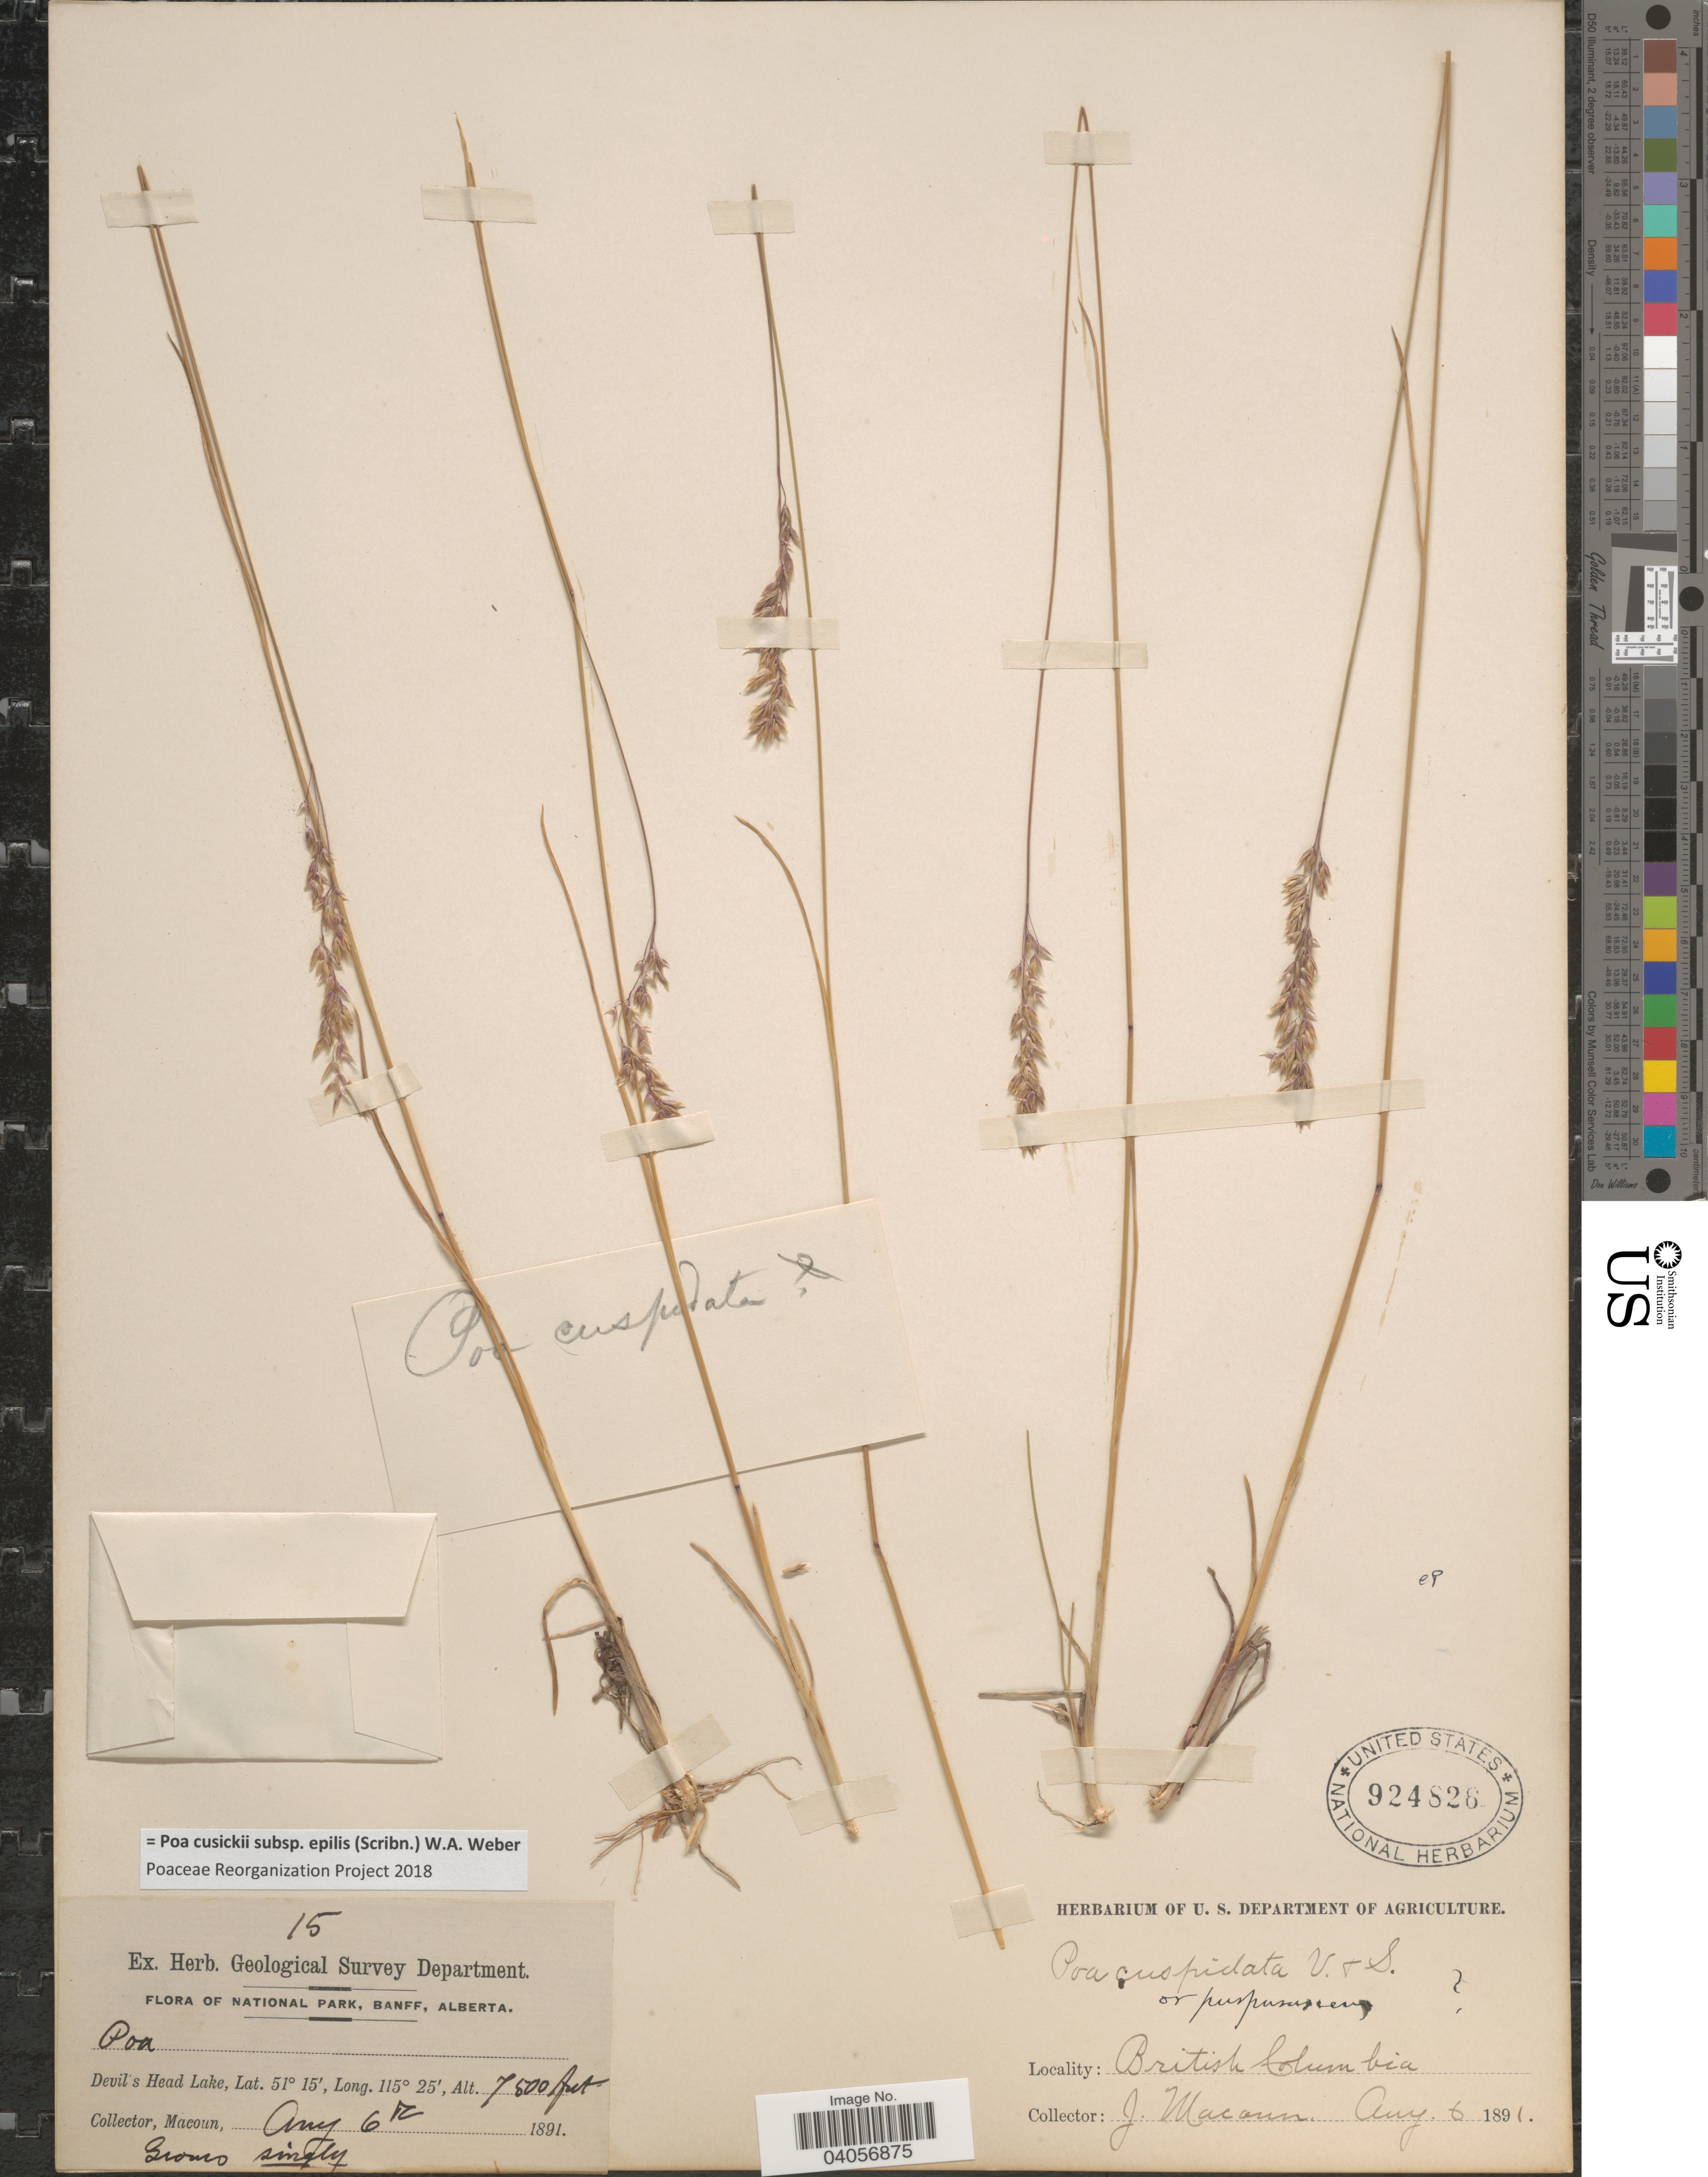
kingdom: Plantae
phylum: Tracheophyta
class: Liliopsida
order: Poales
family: Poaceae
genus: Poa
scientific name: Poa cusickii subsp. epilis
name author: (Scribn.) W.A. Weber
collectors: J. Macoun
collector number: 15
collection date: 1891-08-06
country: Canada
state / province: Alberta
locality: National Park, Banff, Alberta. Devil's Head Lake. British Columbia.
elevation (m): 2286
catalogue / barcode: US 924826